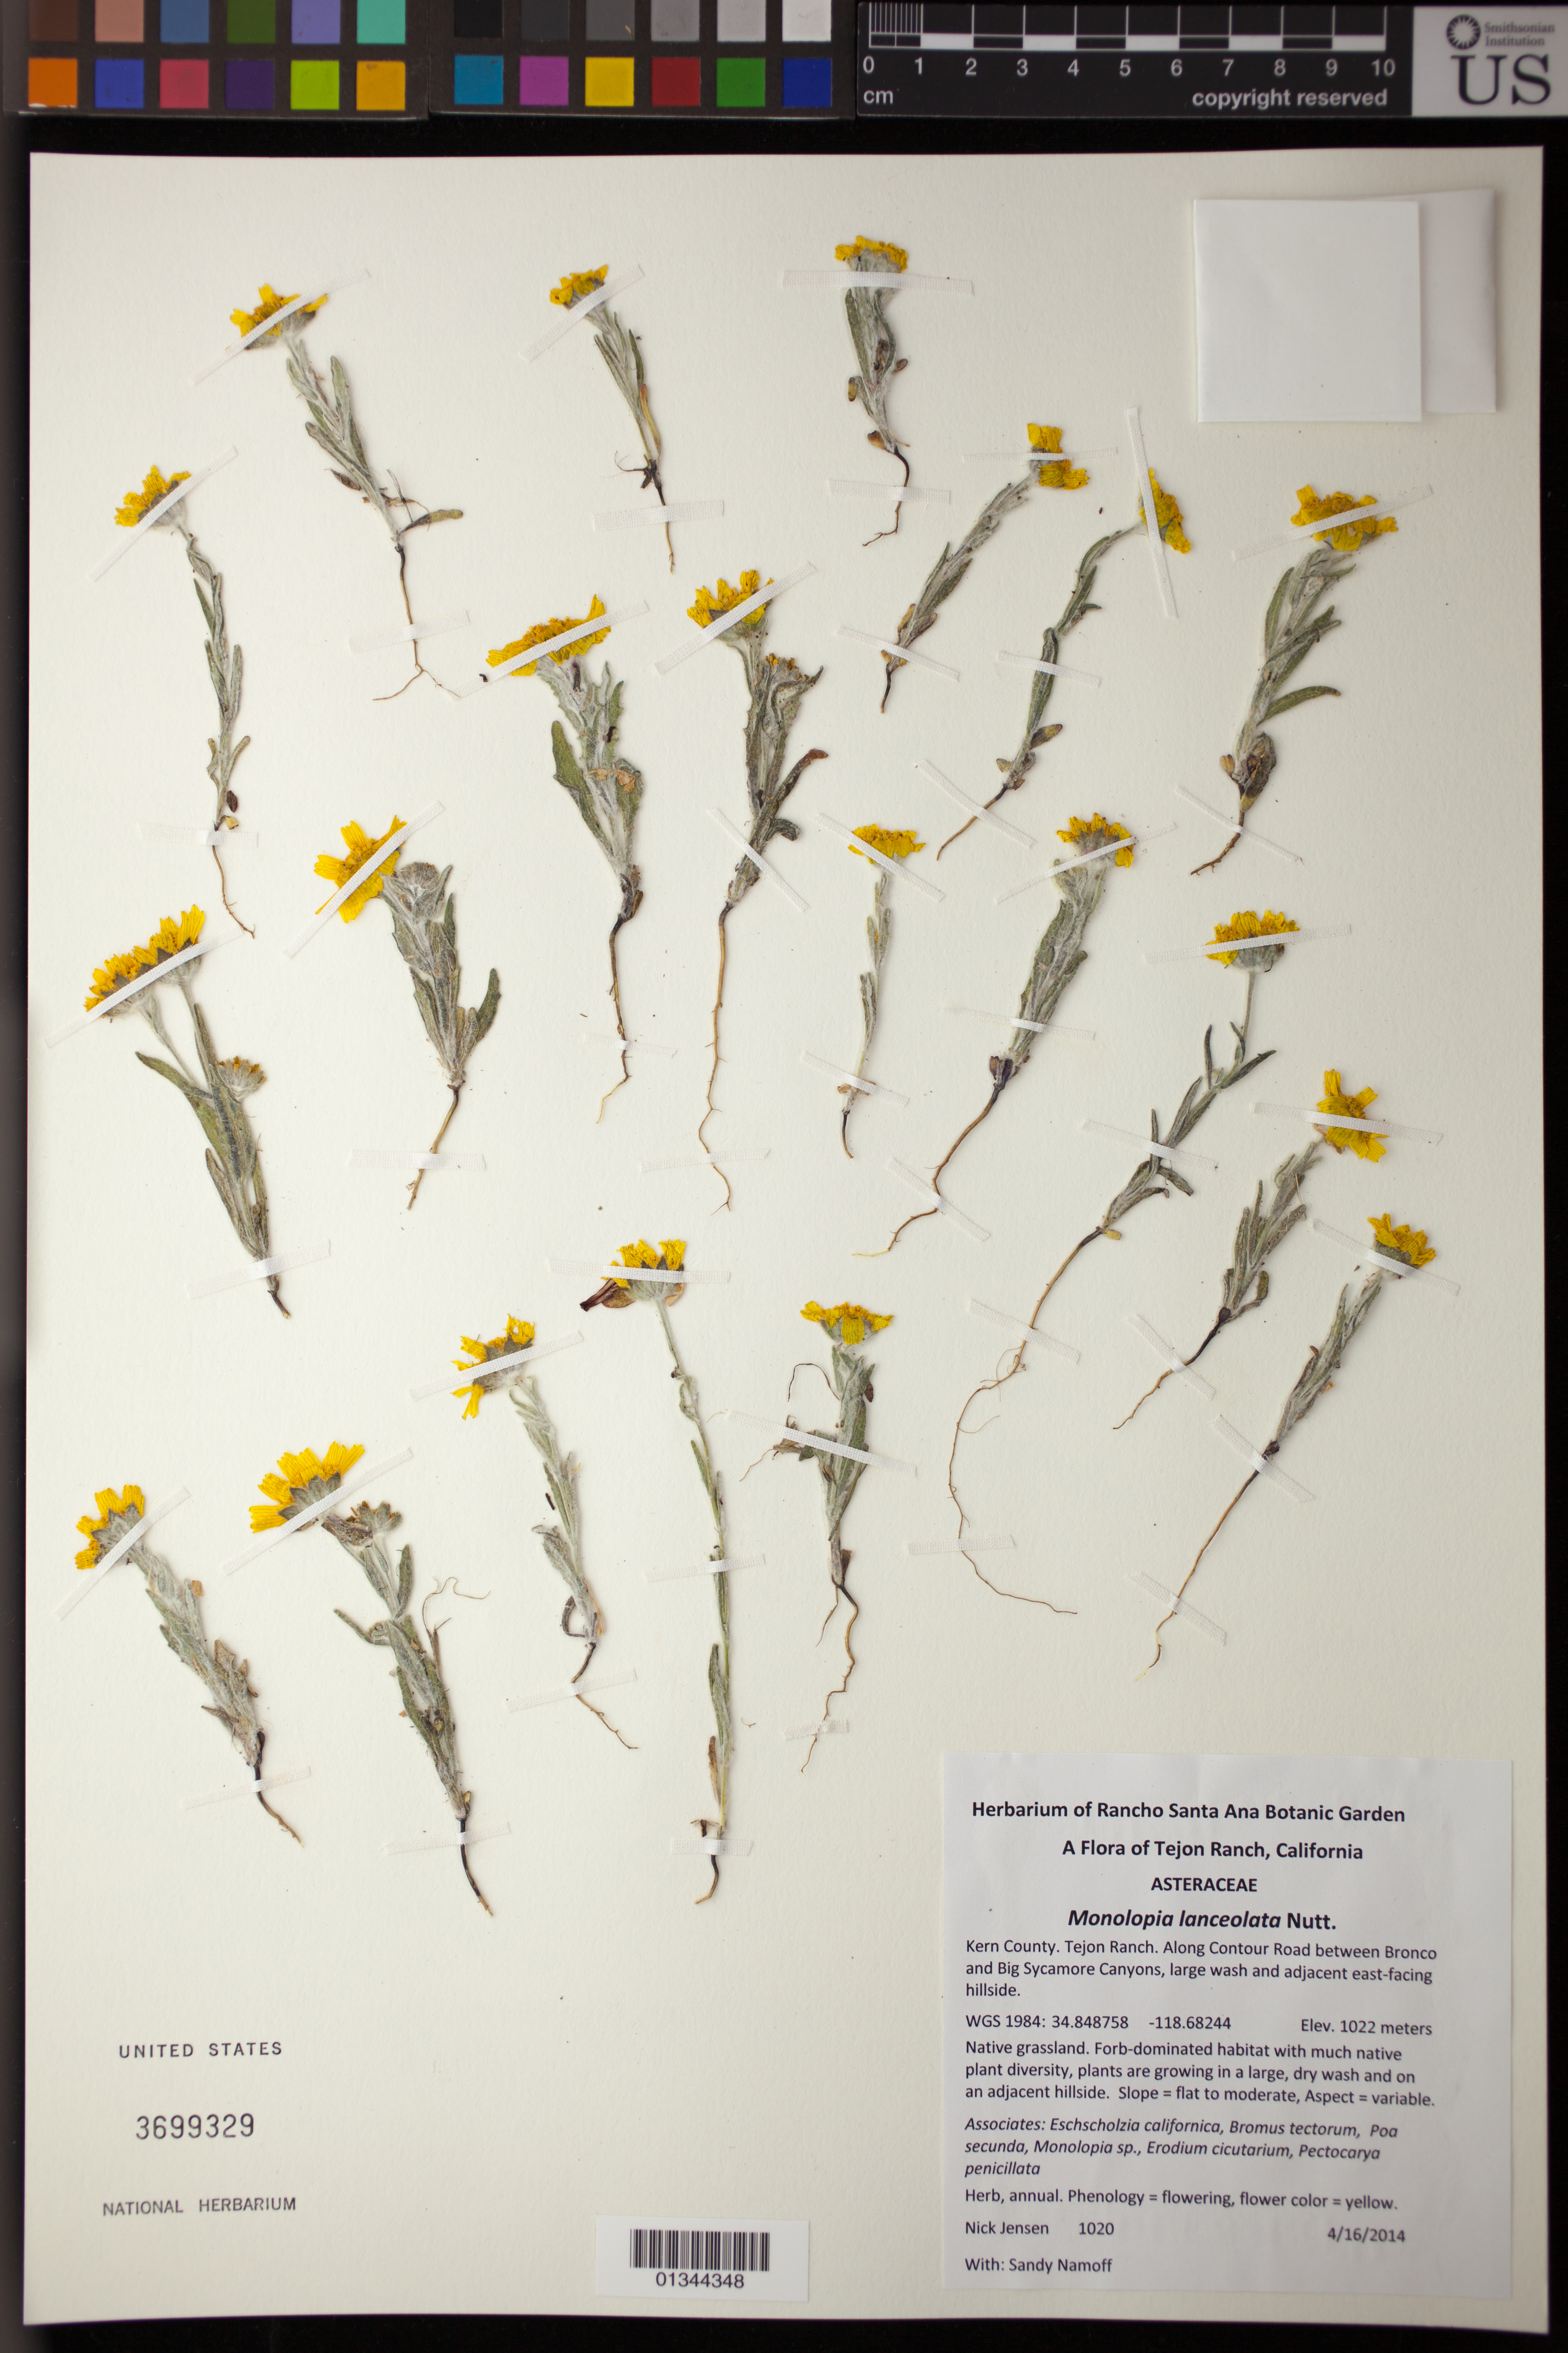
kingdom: Plantae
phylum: Tracheophyta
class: Magnoliopsida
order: Asterales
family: Asteraceae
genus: Monolopia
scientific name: Monolopia lanceolata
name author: Nutt.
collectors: N. Jensen & S. M. Namoff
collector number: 1020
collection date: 2014-04-16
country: United States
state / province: California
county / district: Kern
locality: Tejon Ranch, along Contour Road between Bronco and Big Sycamore Canyons, large wash and adjacent east-facing hillside.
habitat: Native grassland. Forb-dominated habitat with much native plant diversity, plants are growing in a large, dry wash and on an adjacent hillside.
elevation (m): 1022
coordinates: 34.848758, -118.68244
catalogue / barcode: US 3699329